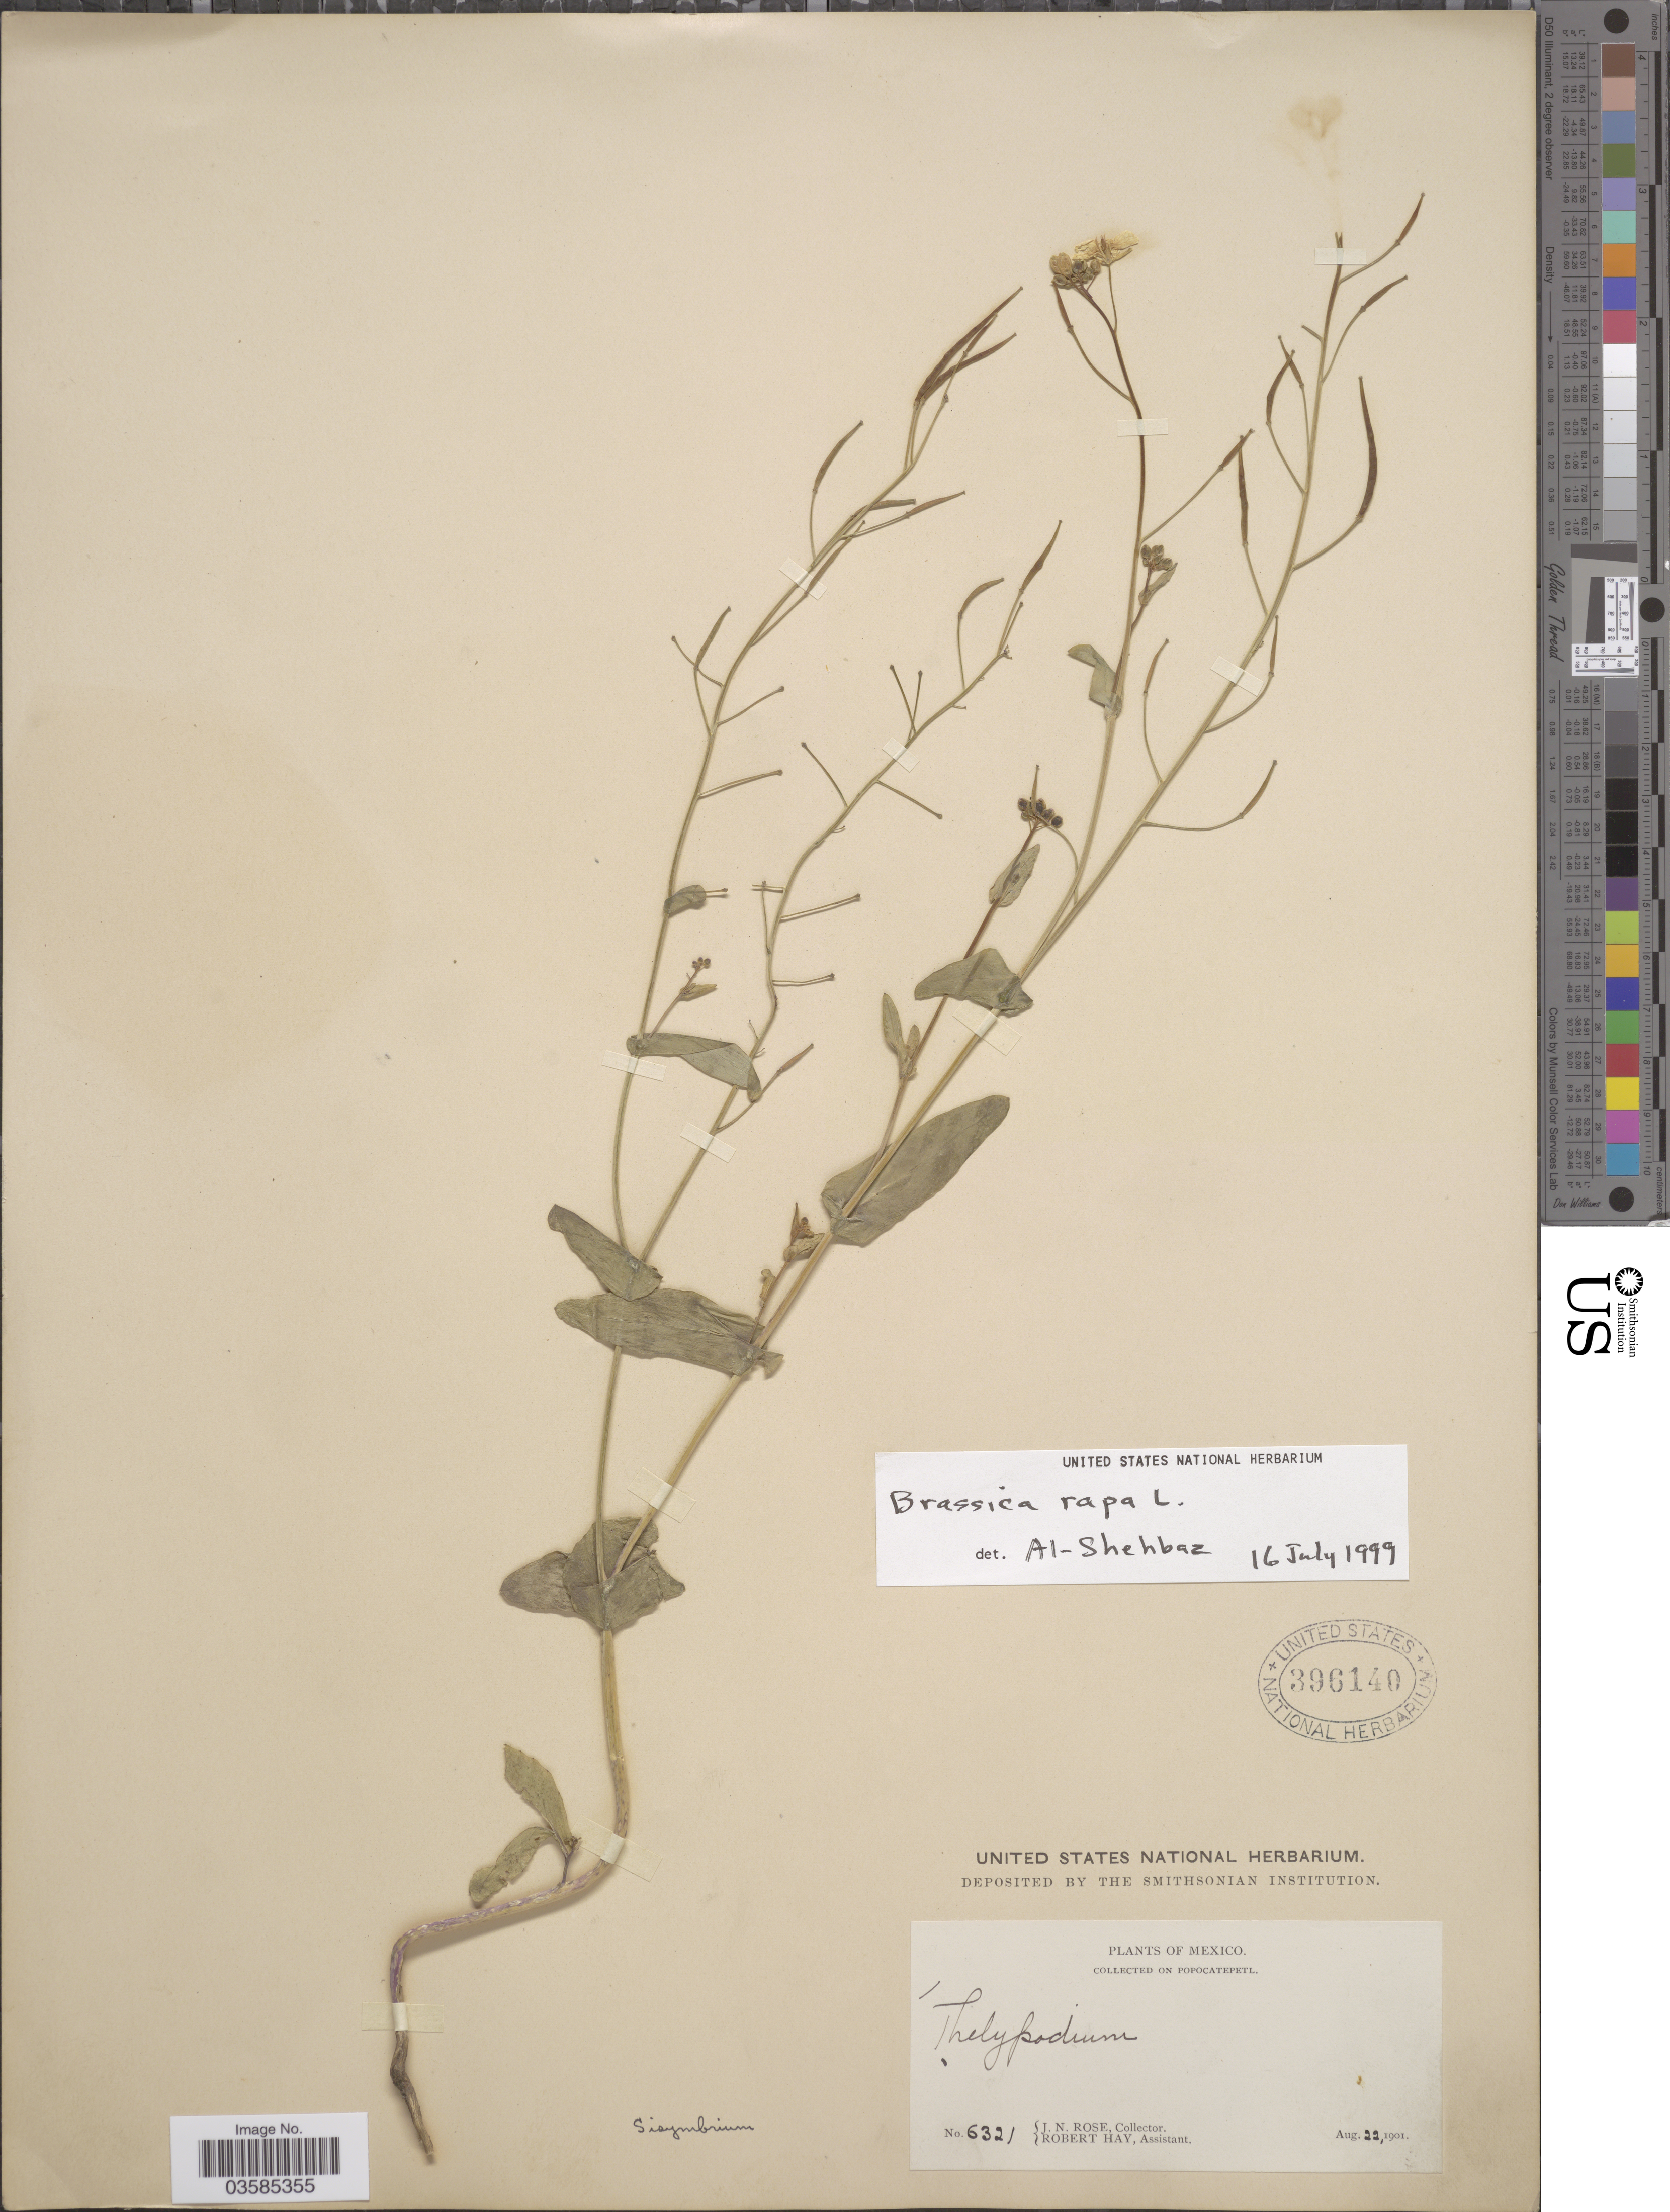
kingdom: Plantae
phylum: Tracheophyta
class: Magnoliopsida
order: Brassicales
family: Brassicaceae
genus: Brassica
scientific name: Brassica rapa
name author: L.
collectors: J. N. Rose & R. H. Hay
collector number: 6321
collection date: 1901-08-22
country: Mexico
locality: On Popocatepetl.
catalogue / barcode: US 396140